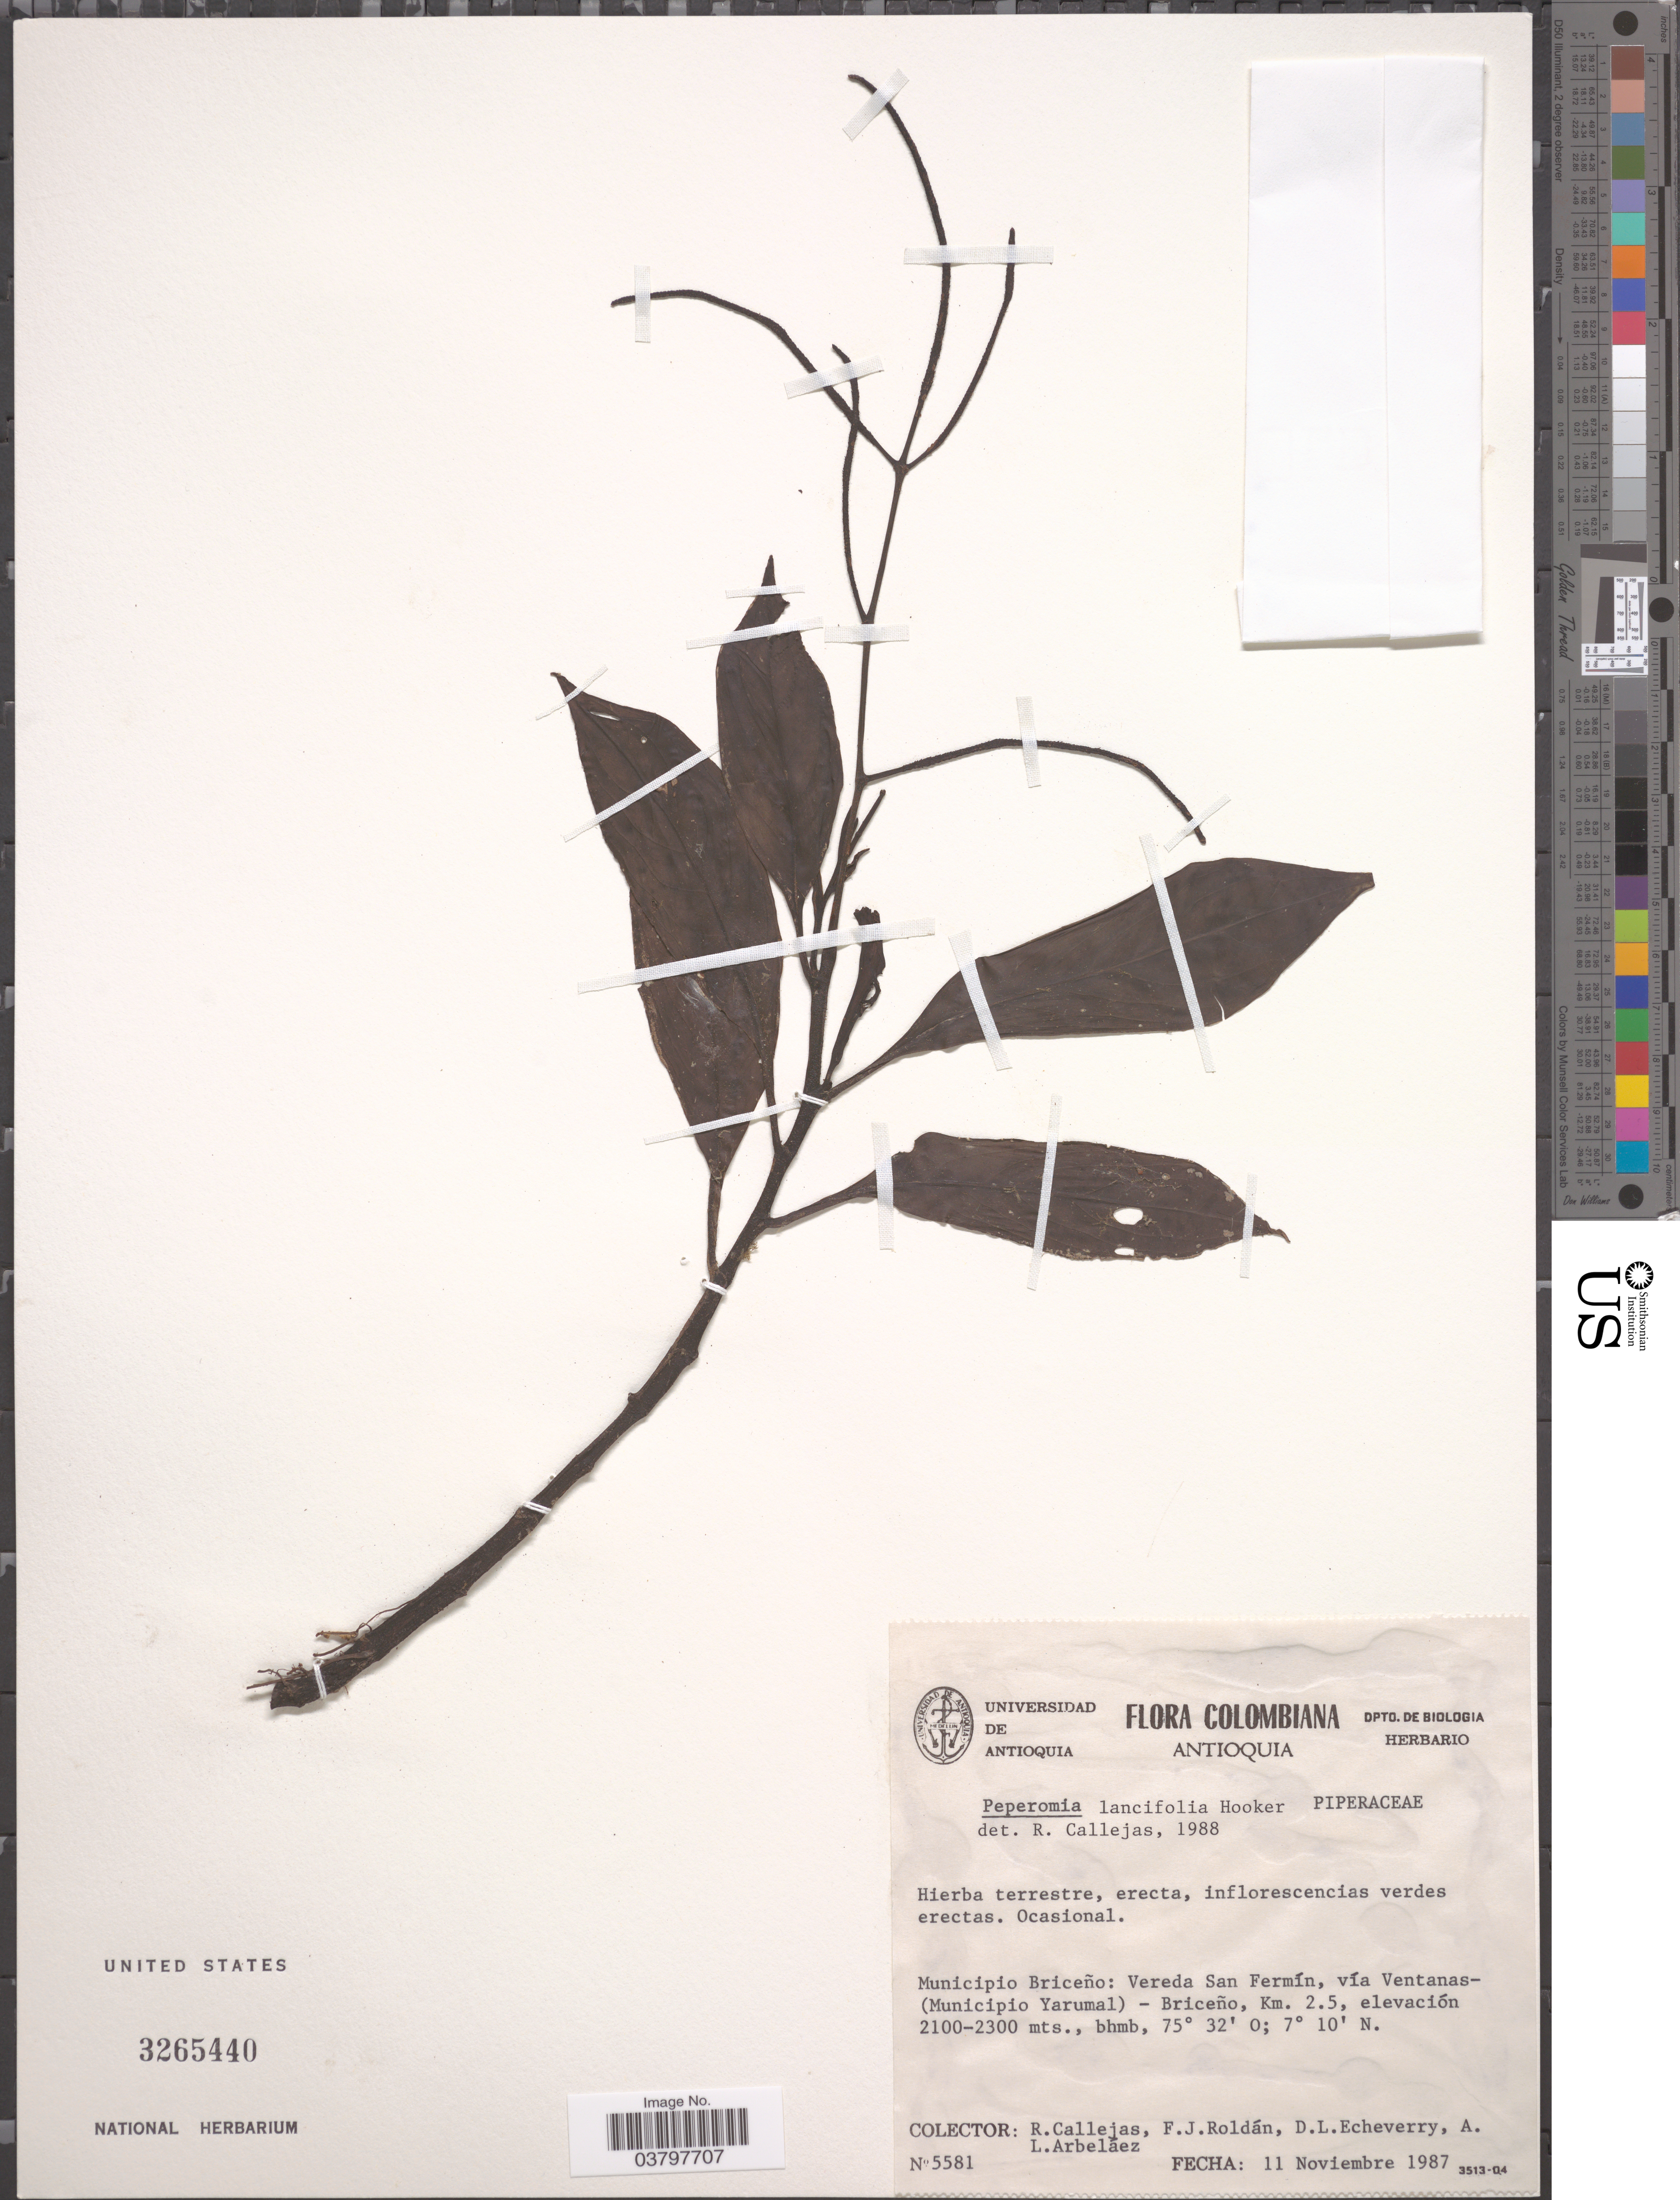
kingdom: Plantae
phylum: Tracheophyta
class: Magnoliopsida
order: Piperales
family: Piperaceae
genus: Peperomia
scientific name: Peperomia lancifolia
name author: Hook.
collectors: R. Callejas, F. J. Roldán, D. Echeverry & A. Arbeláez Alvarez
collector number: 5581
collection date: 1987-11-11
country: Colombia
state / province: Antioquia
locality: Municipio Briceño: Vereda San Fermín, vía Ventanas-(Municipio Yarumal) - Briceño, Km. 2.5.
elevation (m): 2100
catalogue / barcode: US 3265440